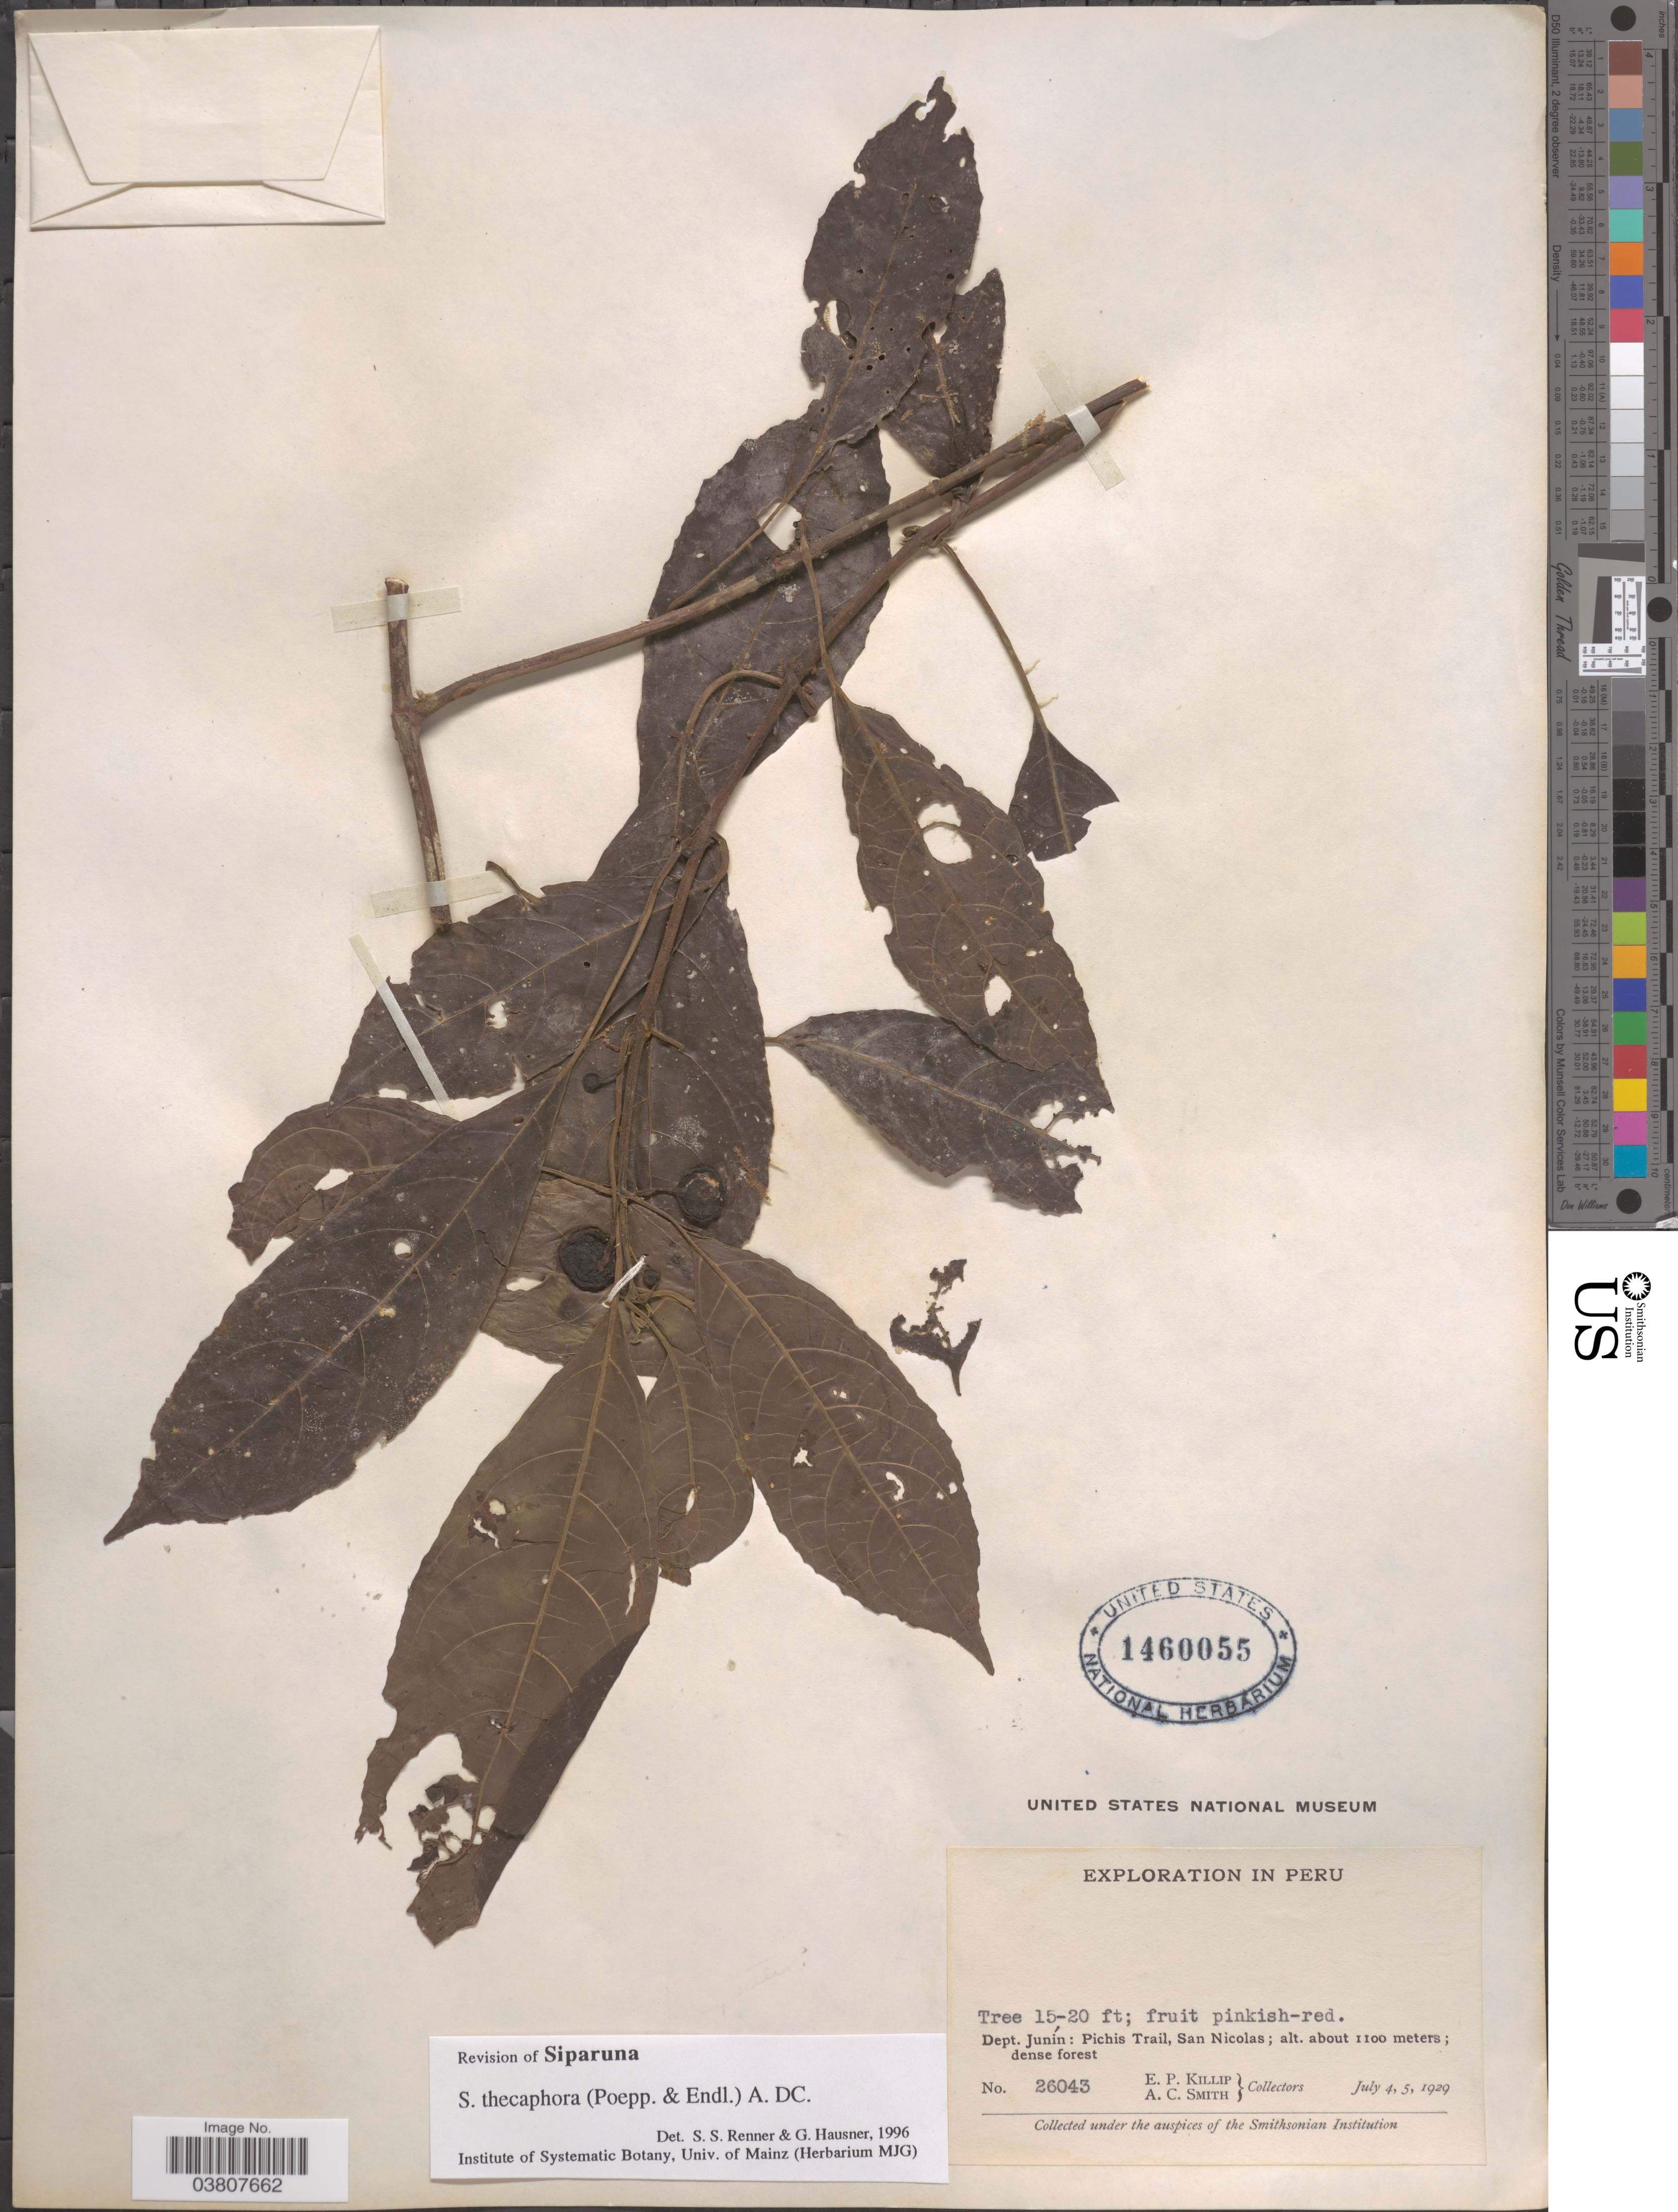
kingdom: Plantae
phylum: Tracheophyta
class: Magnoliopsida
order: Laurales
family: Siparunaceae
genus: Siparuna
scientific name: Siparuna thecaphora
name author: (Poepp. & Endl.) A. DC.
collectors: E. P. Killip & A. C. Smith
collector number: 26043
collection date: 1929-07-04/1929-07-05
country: Peru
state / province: Junín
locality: Dept. Junín: Pichis Trail, San Nicolas.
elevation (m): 1100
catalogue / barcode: US 1460055